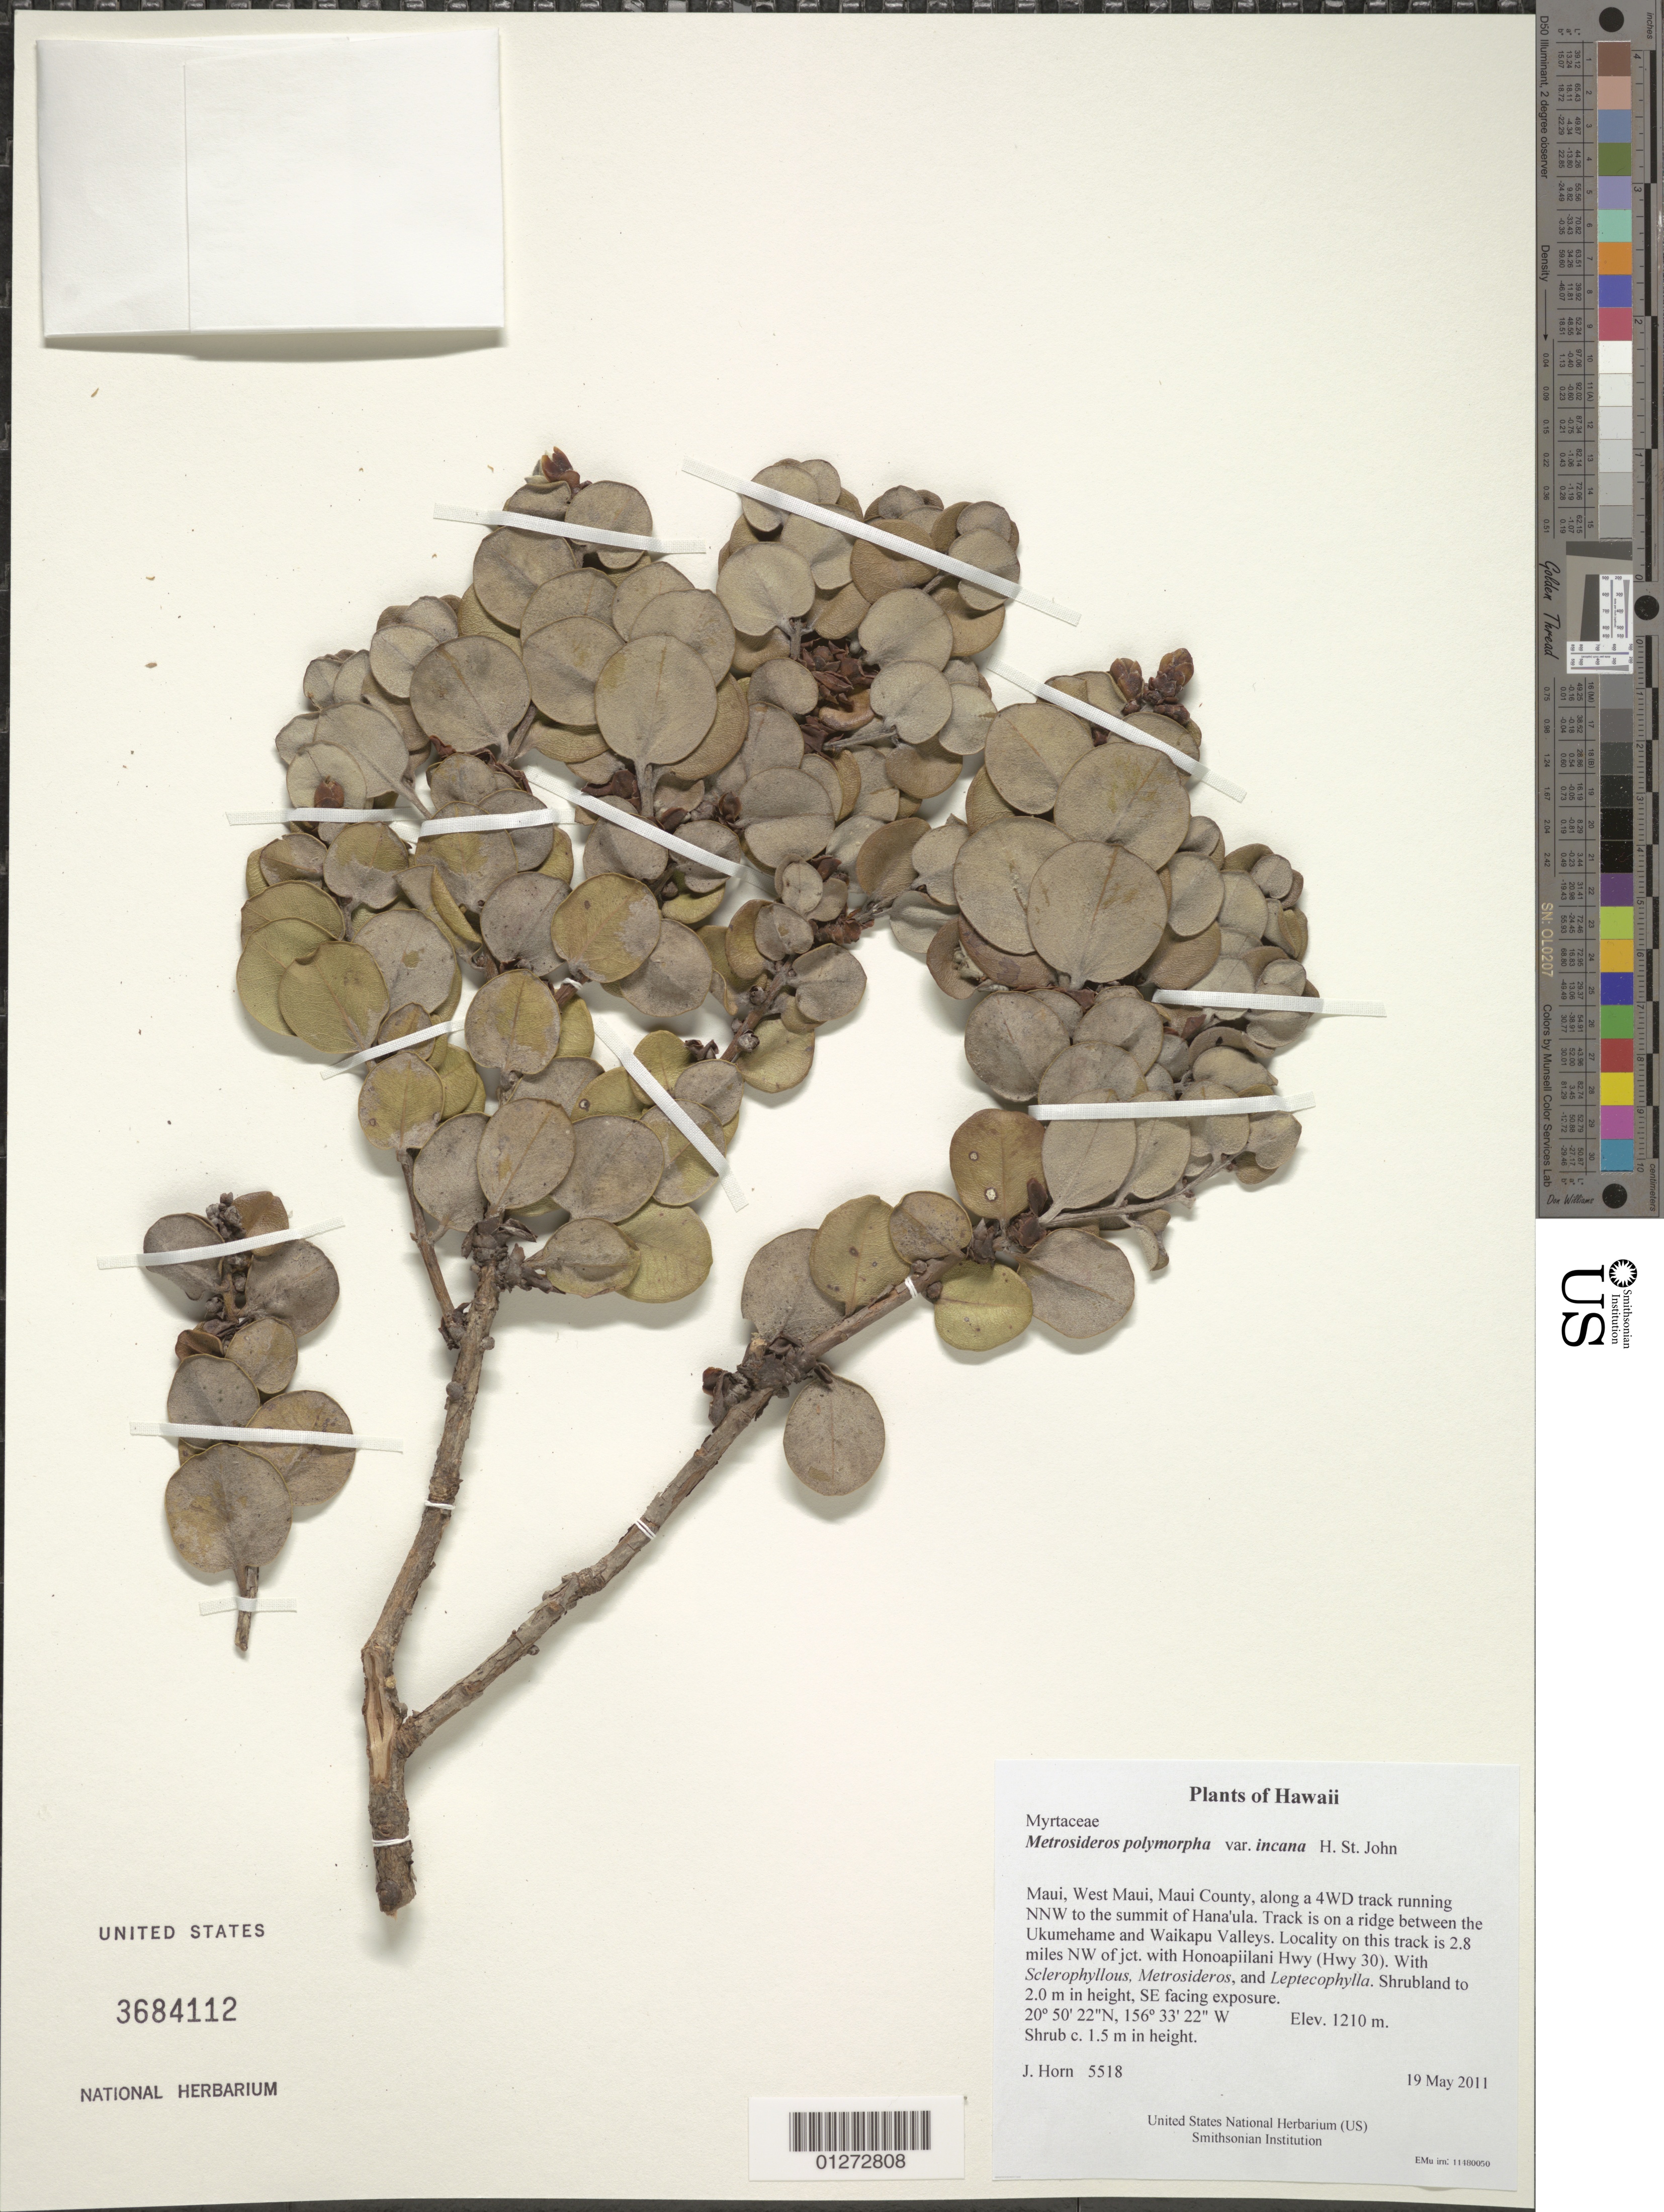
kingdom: Plantae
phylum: Tracheophyta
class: Magnoliopsida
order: Myrtales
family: Myrtaceae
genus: Metrosideros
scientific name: Metrosideros polymorpha var. incana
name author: H. St. John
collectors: J. Horn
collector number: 5518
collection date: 2011-05-19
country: United States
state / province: Hawaii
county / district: Maui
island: Maui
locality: West Maui, along a 4WD track running NNW to the summit of Hana'ula. Track is on a ridge between the Ukumehame and Waikapu Valleys. Locality on this track is 2.8 miles NW of jct. with Honoapiilani Hwy (Hwy 30).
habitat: Sclerophyllous shrubland to 2.0 m in height, SE facing exposure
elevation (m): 1210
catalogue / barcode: US 3684112